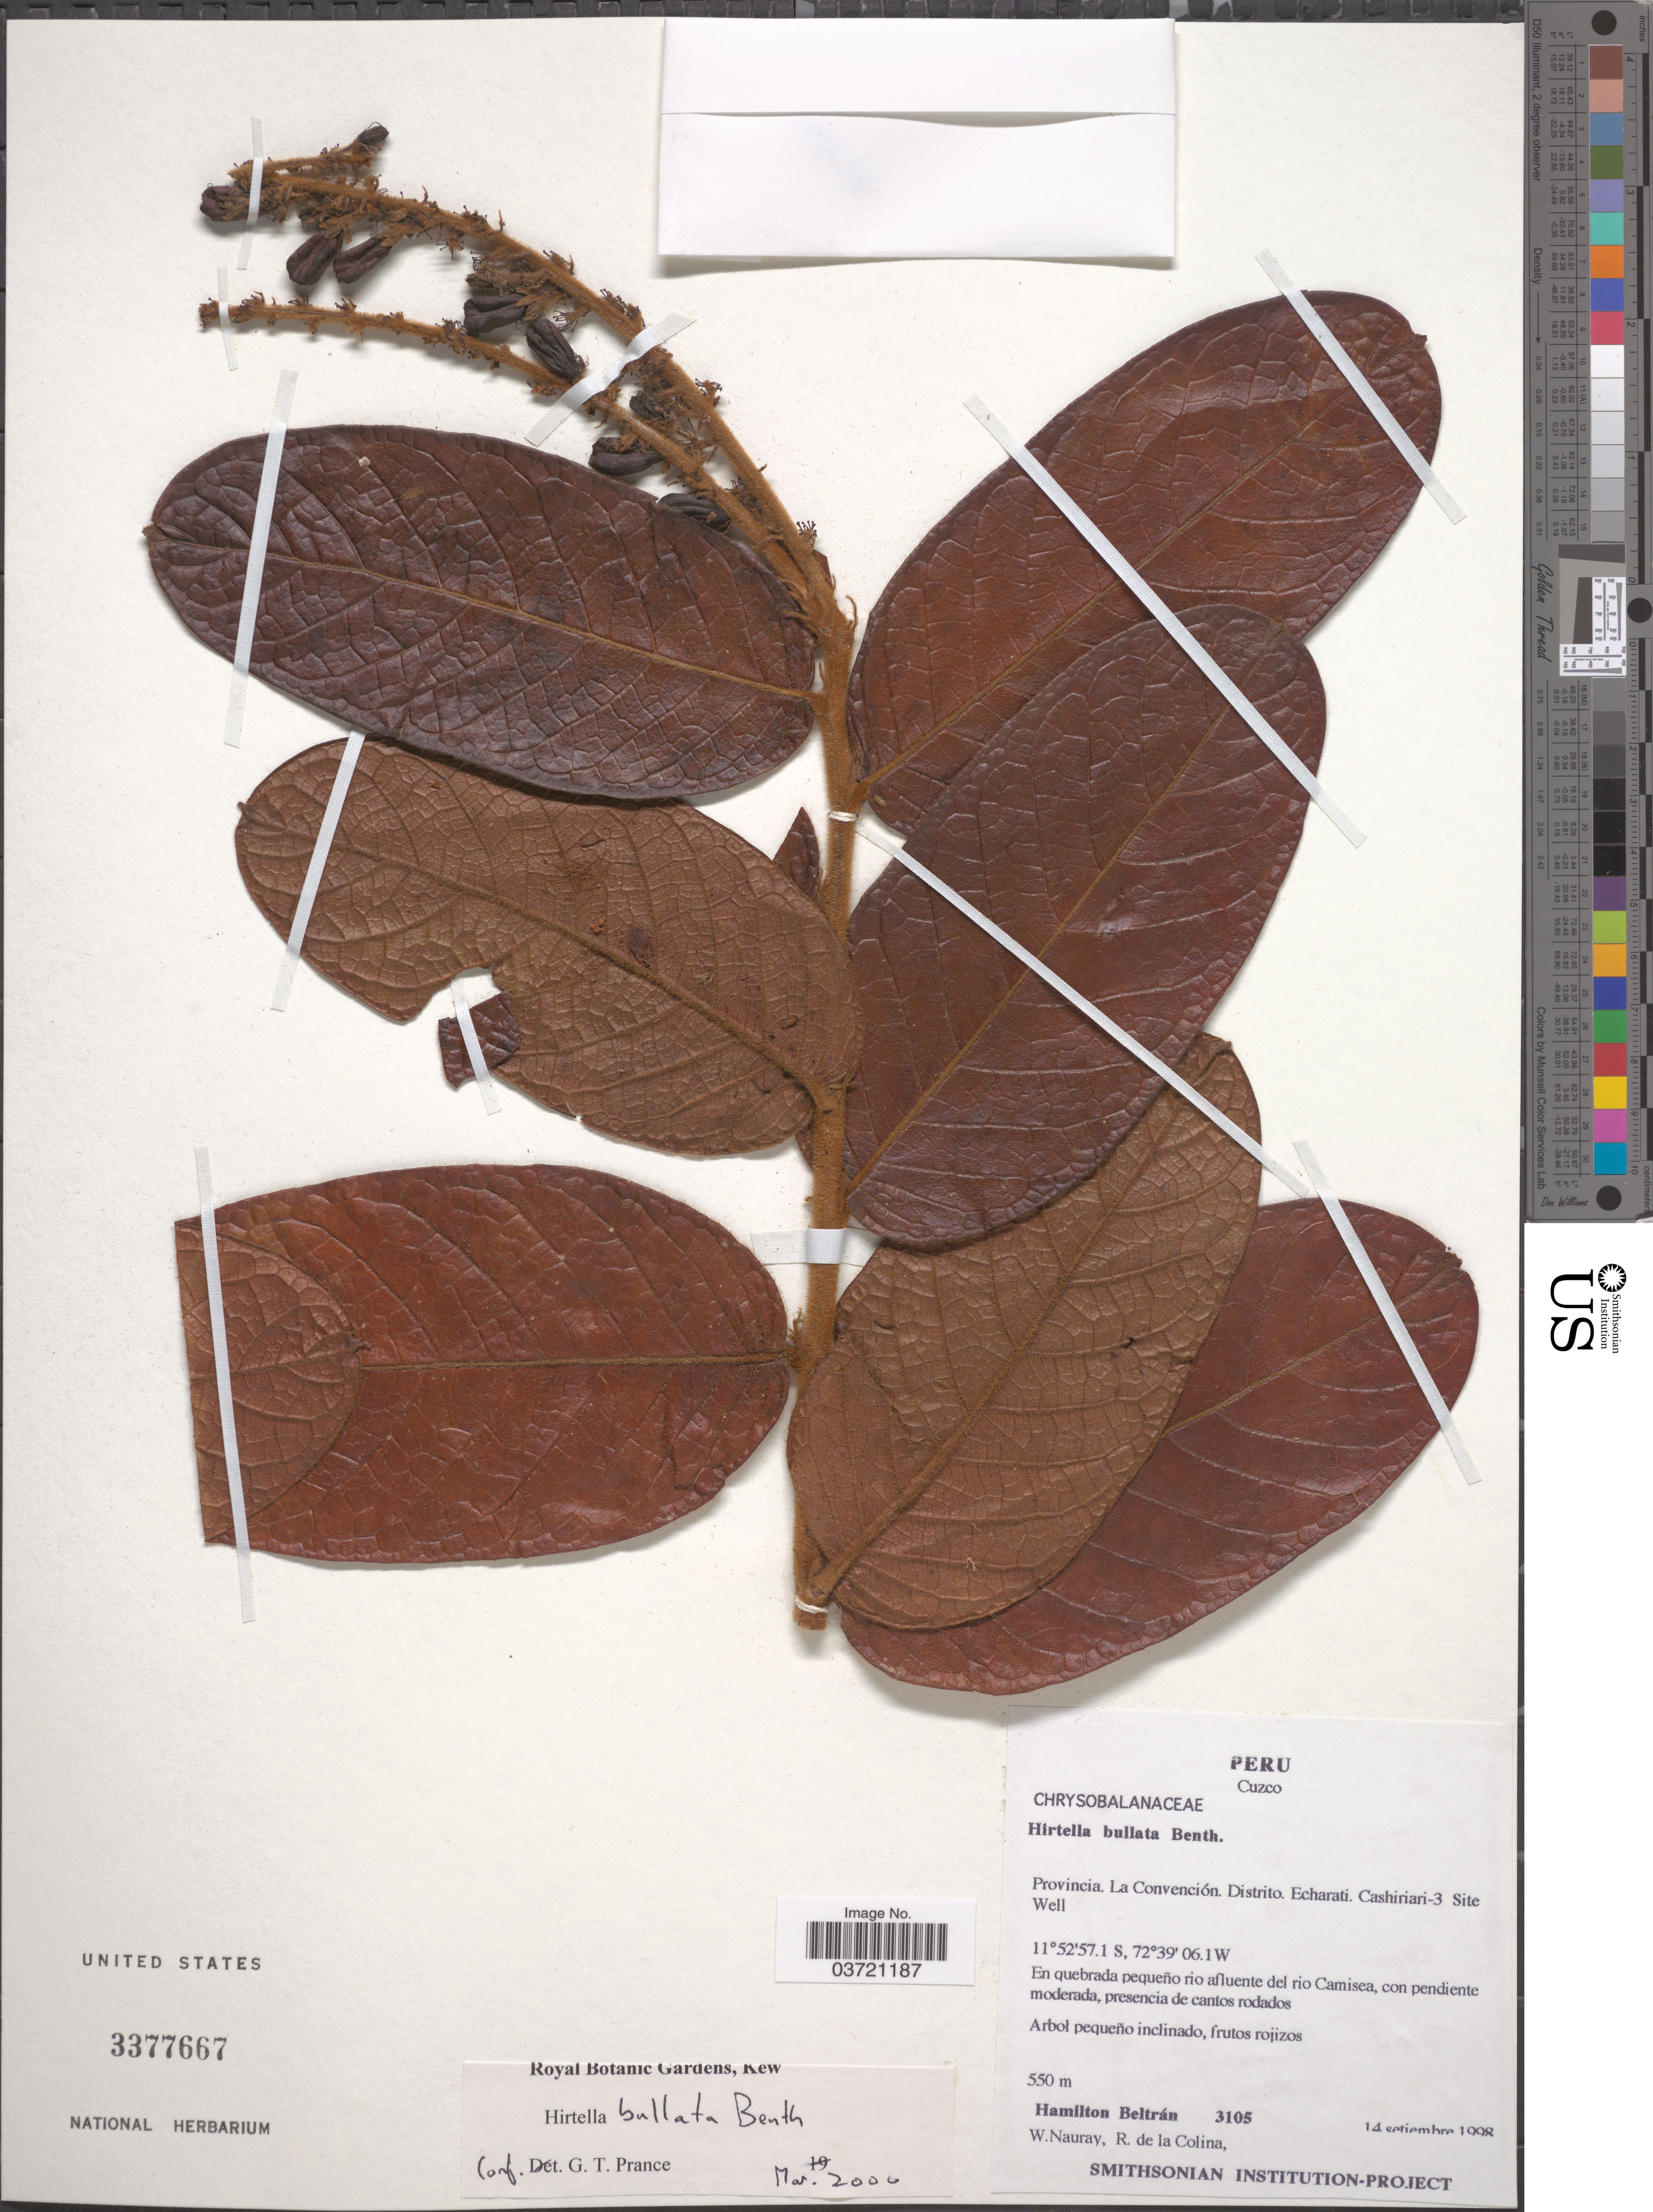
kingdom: Plantae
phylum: Tracheophyta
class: Magnoliopsida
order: Malpighiales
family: Chrysobalanaceae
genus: Hirtella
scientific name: Hirtella bullata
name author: Benth.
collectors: H. Beltran, W. Nauray & R. de La Colina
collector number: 3105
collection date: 1998-09-14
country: Peru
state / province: Cusco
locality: Cuzco. Provincia. La Convención. Distrito. Echarati. Cashiriari-3 Site Well. En quebrada pequeño rio afluente del rio Camisea, con pendiente moderada, presencia de cantos rodados.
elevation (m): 550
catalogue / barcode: US 3377667